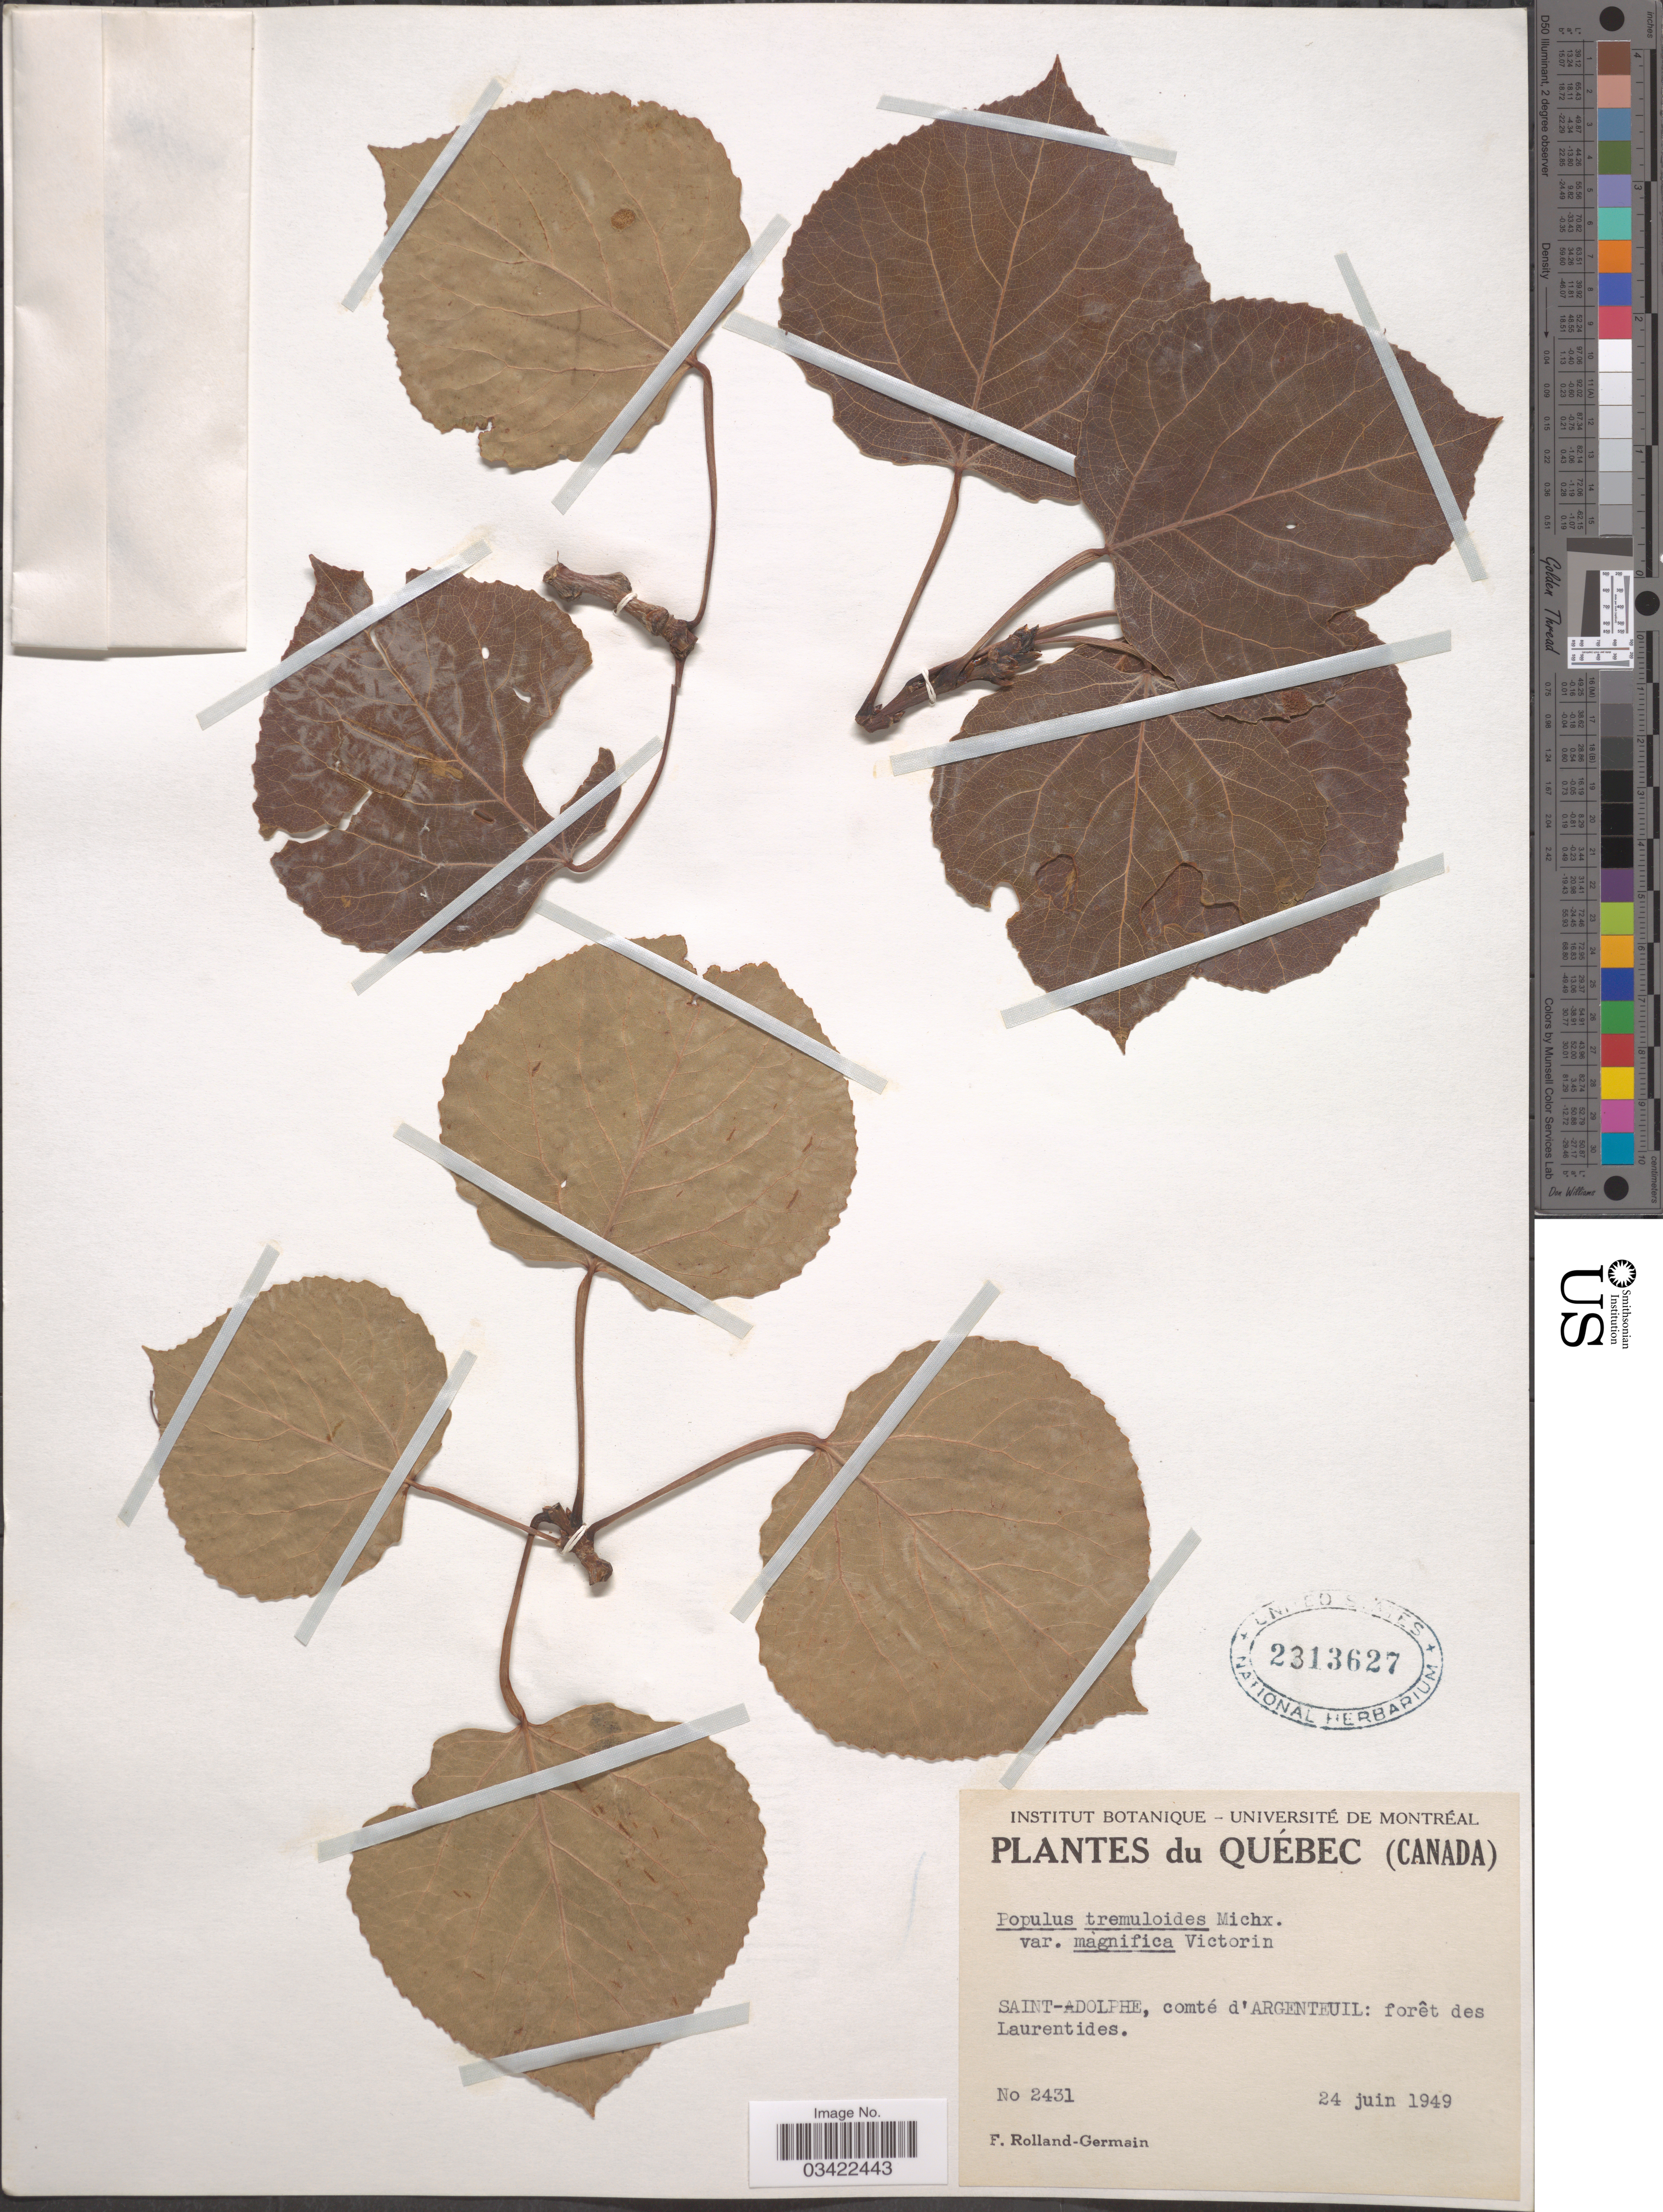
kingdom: Plantae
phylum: Tracheophyta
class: Magnoliopsida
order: Malpighiales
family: Salicaceae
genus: Populus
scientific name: Populus tremuloides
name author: Michx.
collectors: Rolland-Germain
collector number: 2431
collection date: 1949-06-24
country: Canada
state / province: Quebec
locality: Saint-Adolphe, comté d'Argenteuil: forêt des Laurentides.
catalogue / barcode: US 2313627